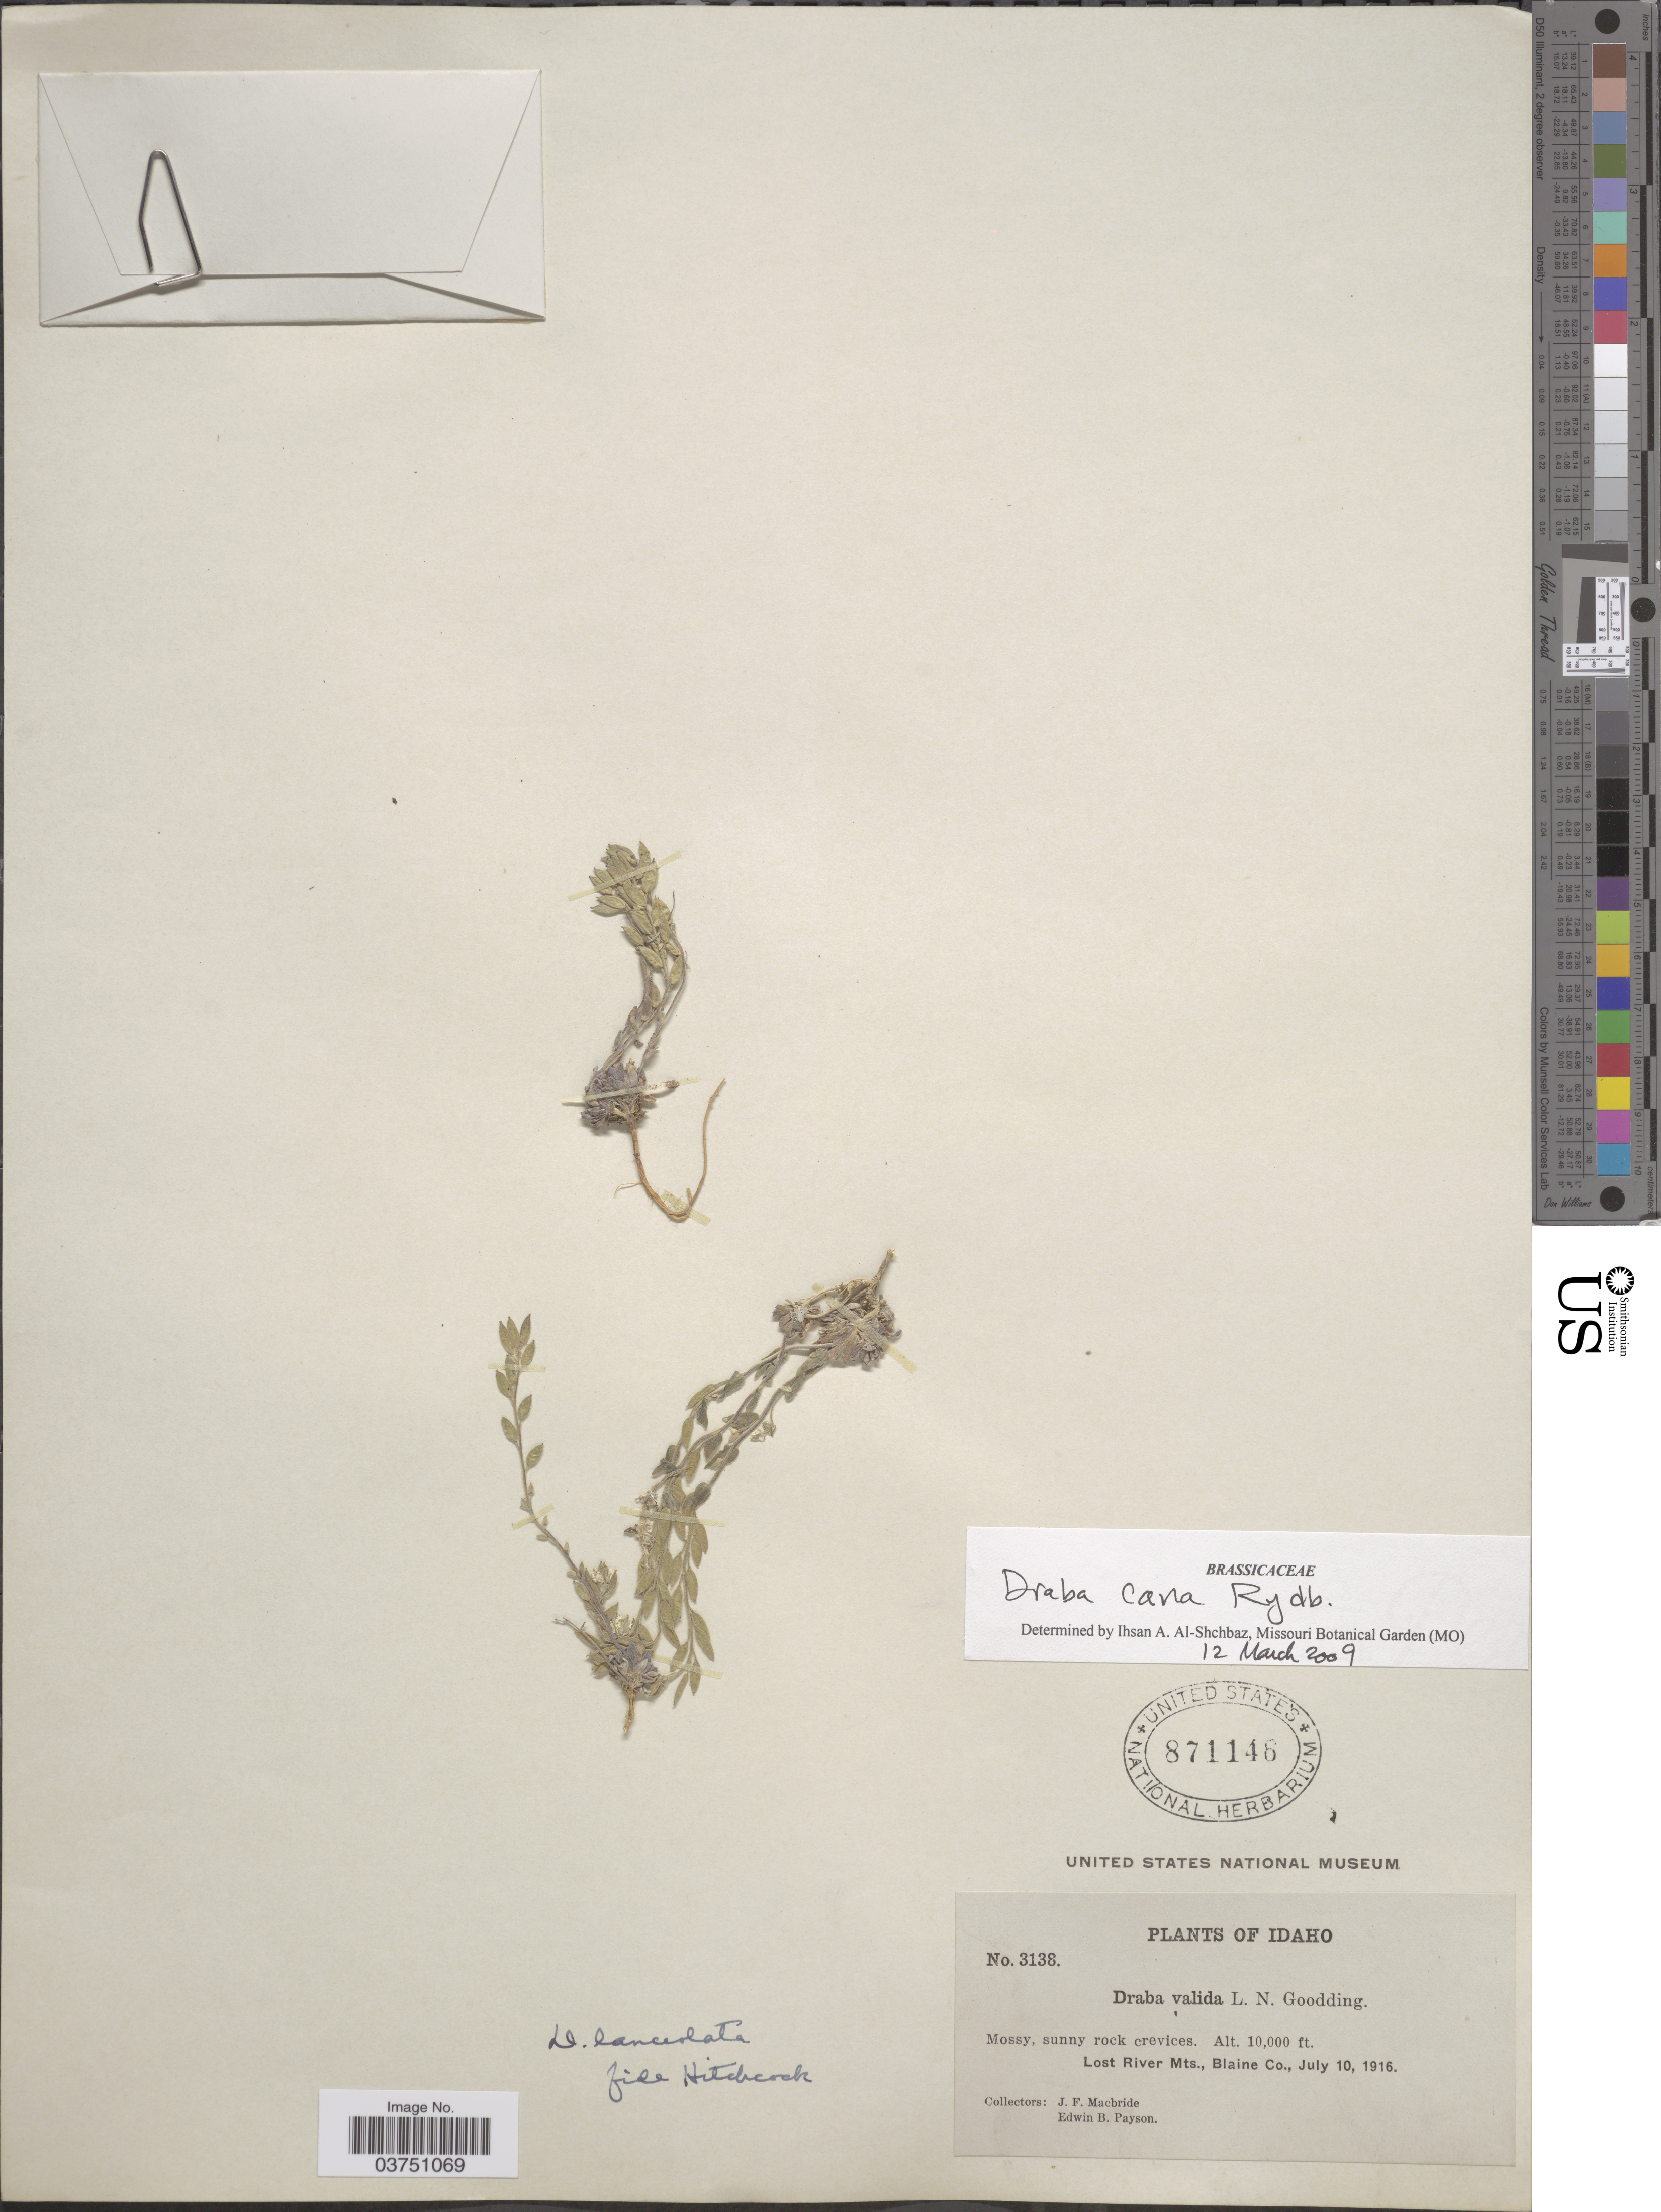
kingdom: Plantae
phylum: Tracheophyta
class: Magnoliopsida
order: Brassicales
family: Brassicaceae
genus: Draba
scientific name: Draba cana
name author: Rydb.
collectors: J. F. Macbride & E. B. Payson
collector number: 3138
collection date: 1916-07-10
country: United States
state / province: Idaho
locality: Lost River Mts., Blaine Co.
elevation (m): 3048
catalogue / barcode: US 871146